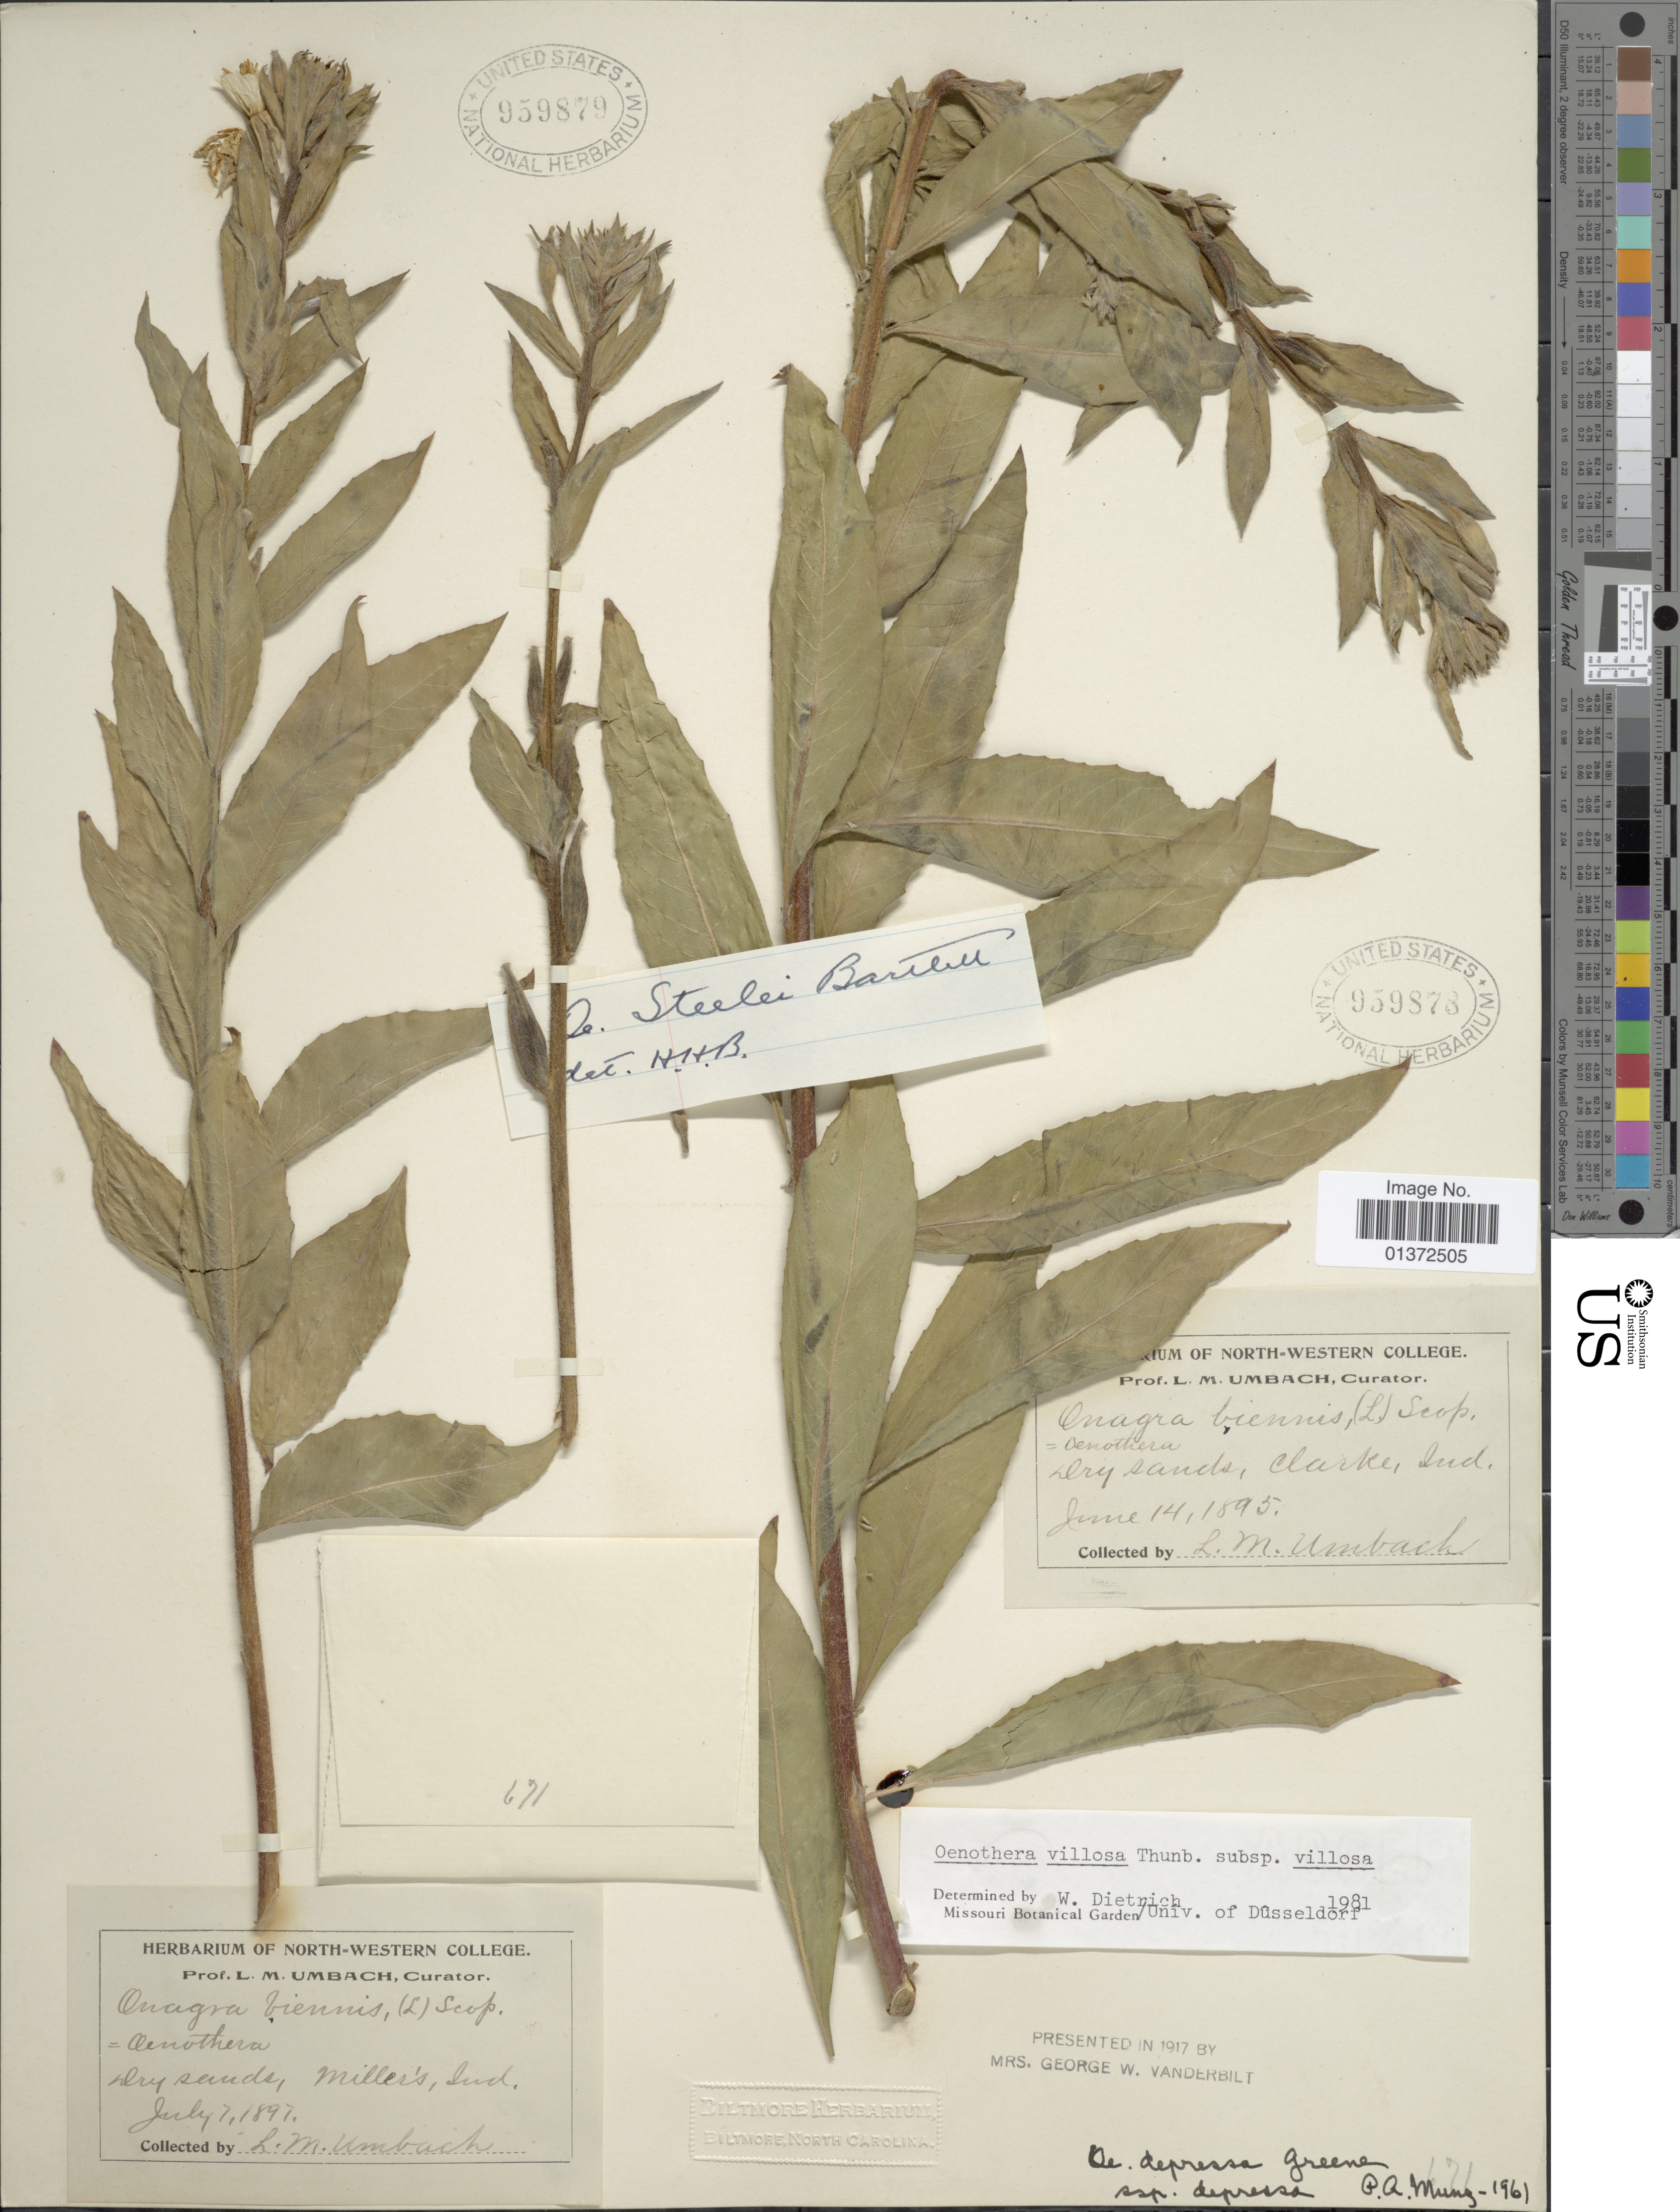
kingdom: Plantae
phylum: Tracheophyta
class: Magnoliopsida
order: Myrtales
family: Onagraceae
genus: Oenothera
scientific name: Oenothera villosa subsp. villosa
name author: Thunb.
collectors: L. M. Umbach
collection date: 1897-07-07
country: United States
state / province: Indiana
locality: Millers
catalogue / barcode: US 959879-2